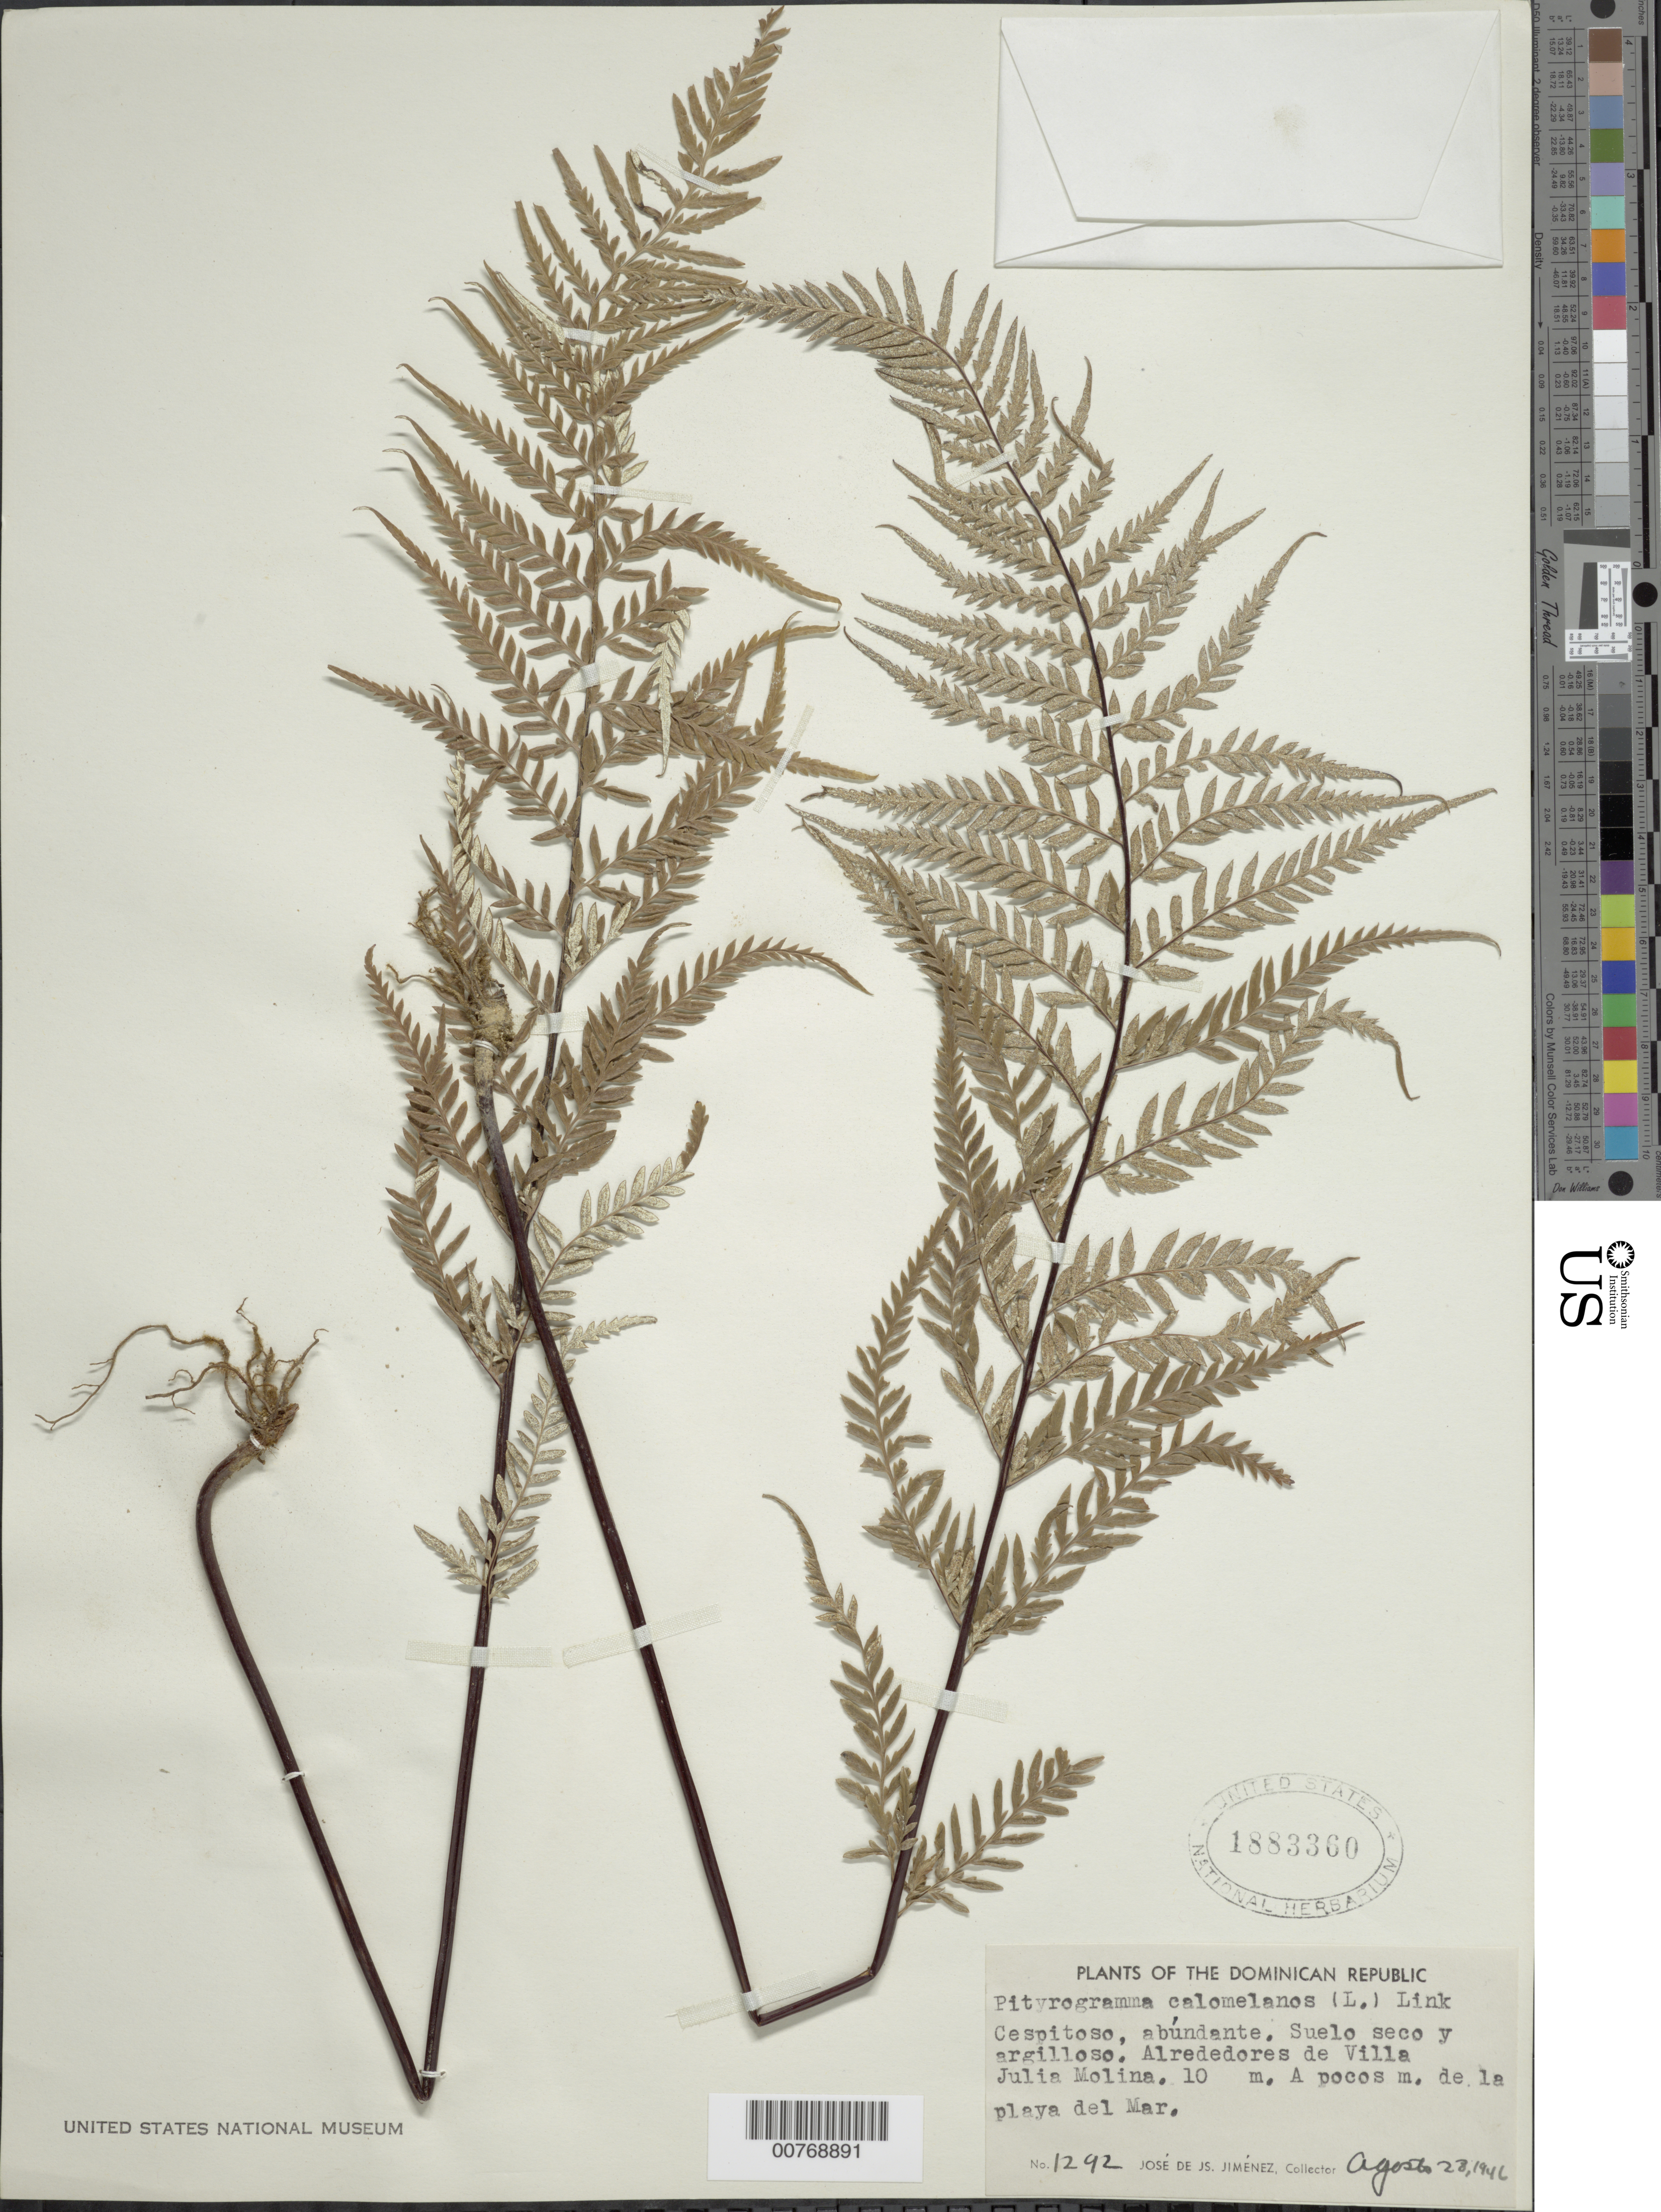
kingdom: Plantae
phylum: Tracheophyta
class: Polypodiopsida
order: Polypodiales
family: Pteridaceae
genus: Pityrogramma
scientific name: Pityrogramma calomelanos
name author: (L.) Link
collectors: J. J. Jiménez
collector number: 1292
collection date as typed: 28 Aug 1946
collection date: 1946-08-28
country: Dominican Republic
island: Hispaniola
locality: Alrededores de Villa Julia Molina. A pocos metros de la Playa del Mar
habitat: Abundante, suelo seco y argilloso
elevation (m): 10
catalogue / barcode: US 1883360